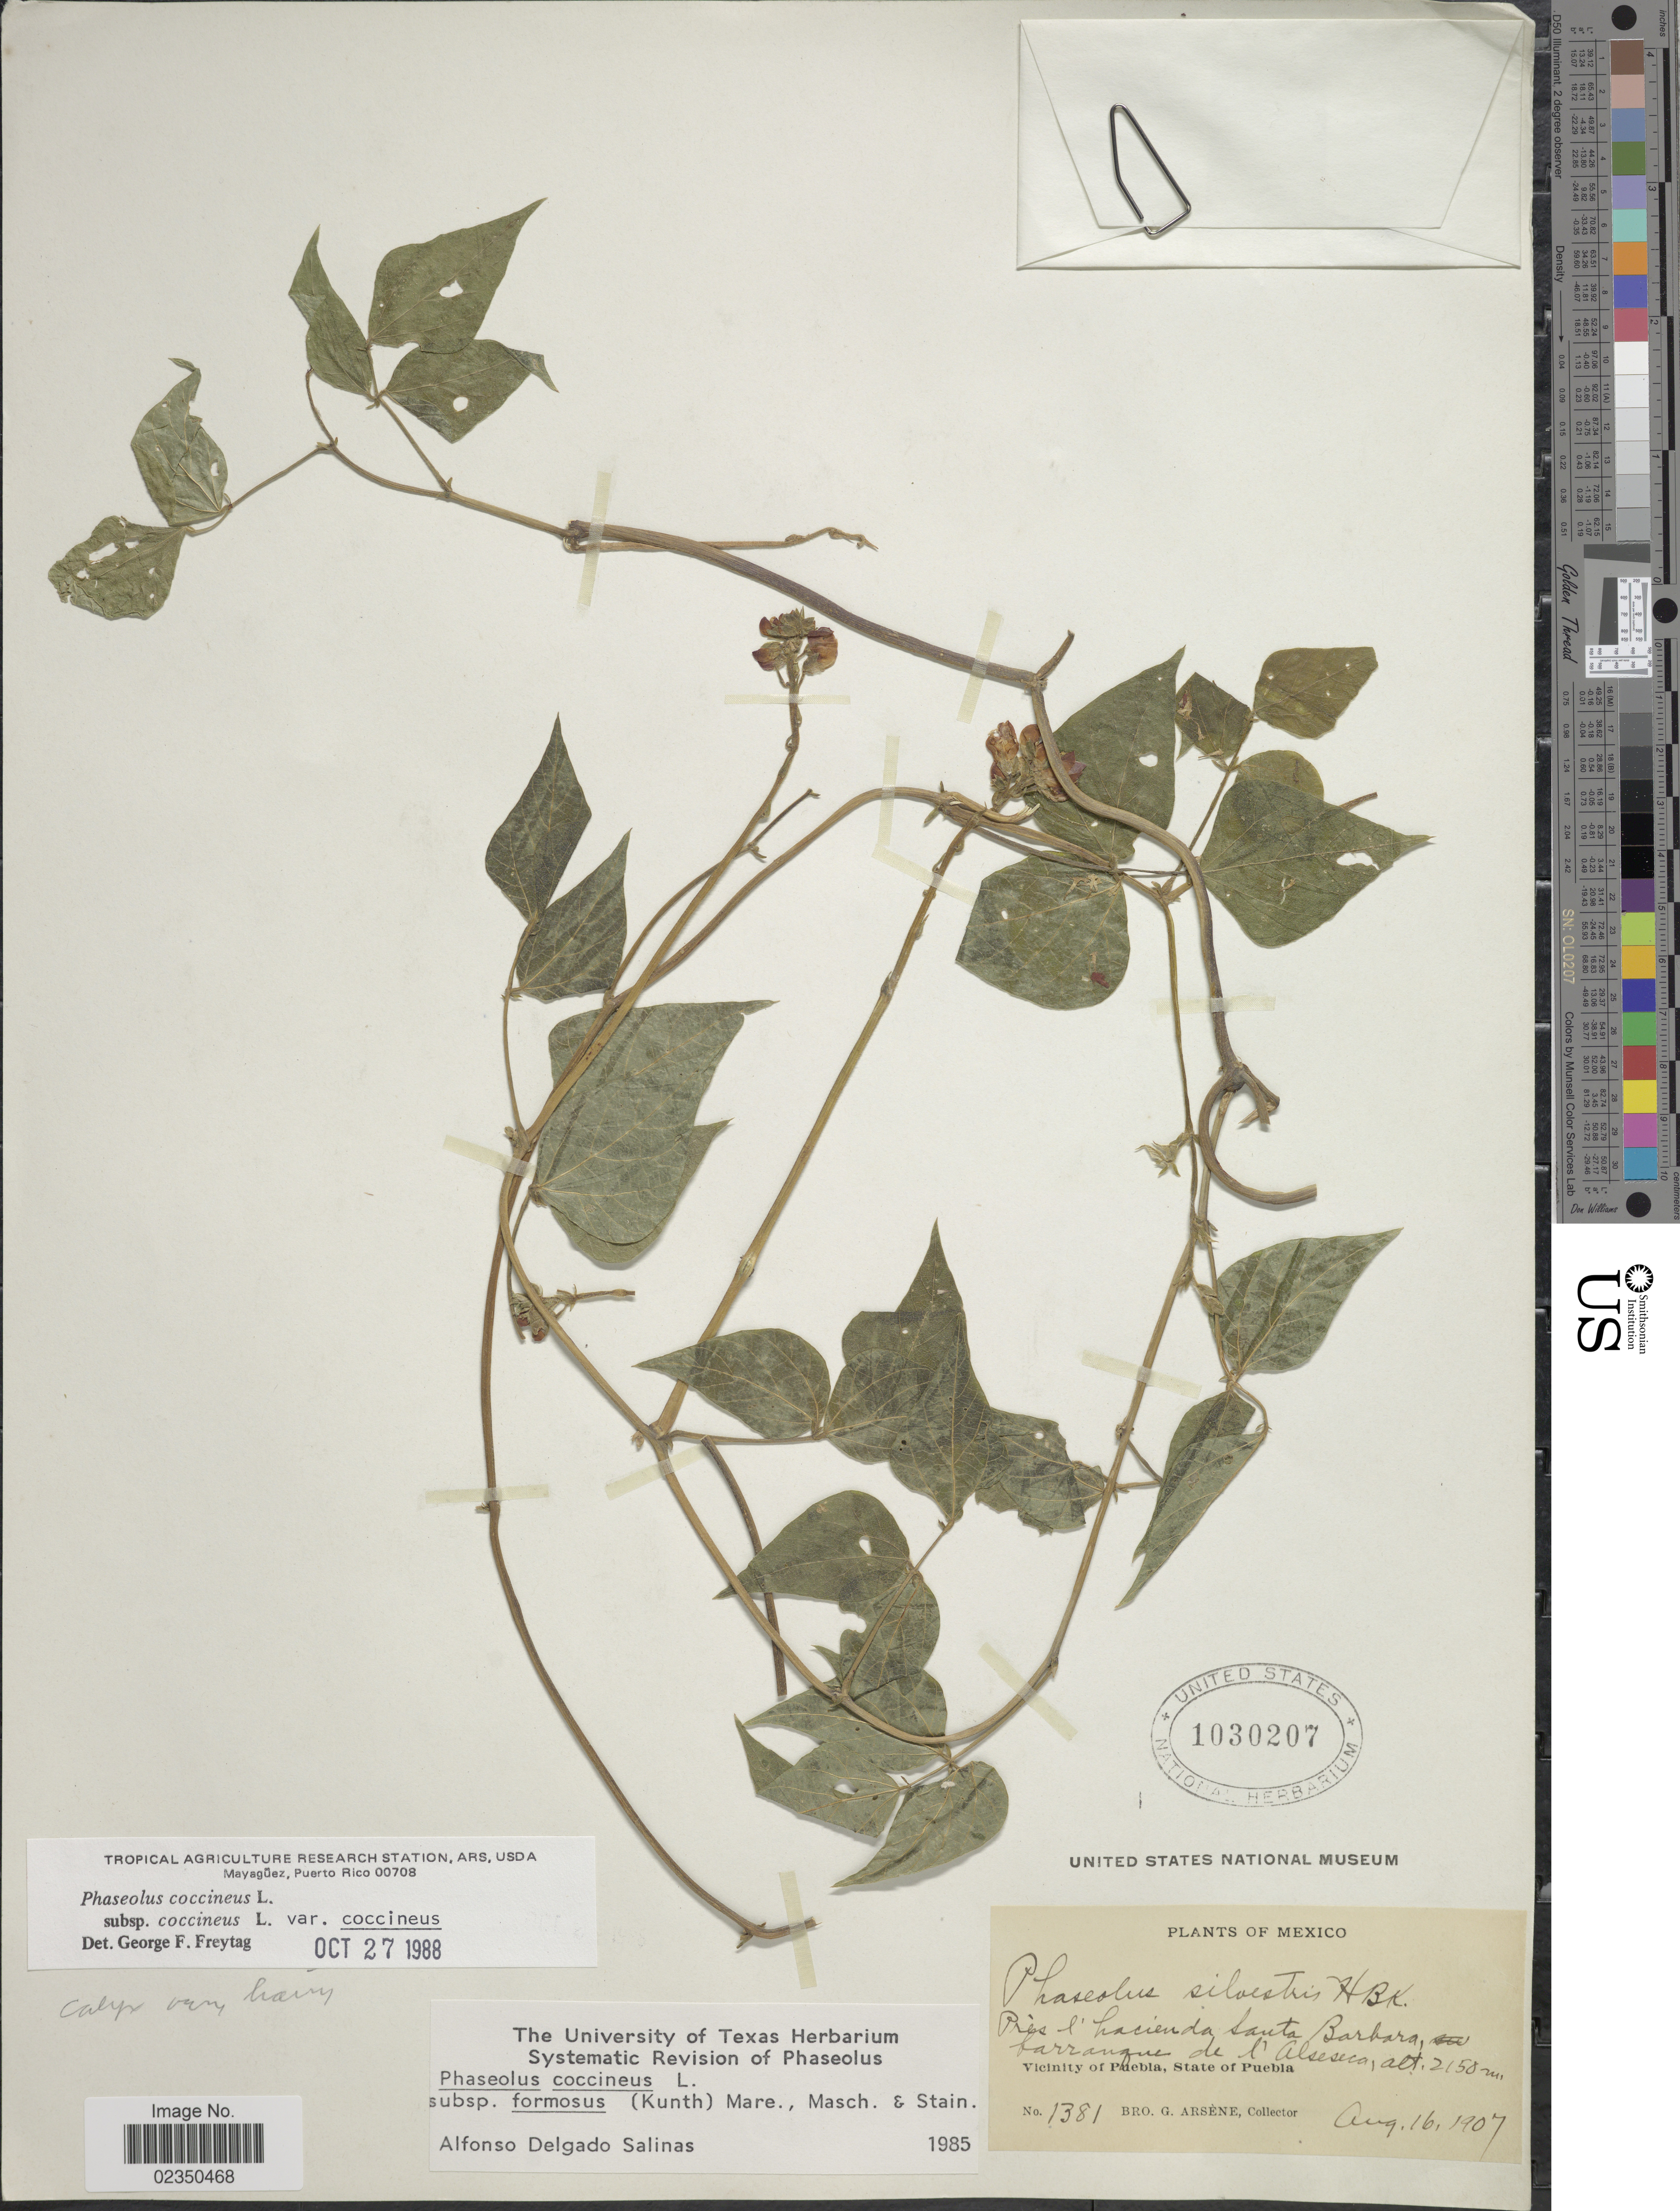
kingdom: Plantae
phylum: Tracheophyta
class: Magnoliopsida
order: Fabales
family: Fabaceae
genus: Phaseolus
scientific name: Phaseolus coccineus var. coccineus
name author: L.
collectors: Bro. G. Arsène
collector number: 1381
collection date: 1907-08-16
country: Mexico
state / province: Puebla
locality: Pres l'hacienda Santa Barbara, barranque de l'Alseseca [Near Hacienda Santa Barbara, ravine of the Alseseca] - Vicinity of Puebla.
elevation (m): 2150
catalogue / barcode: US 1030207